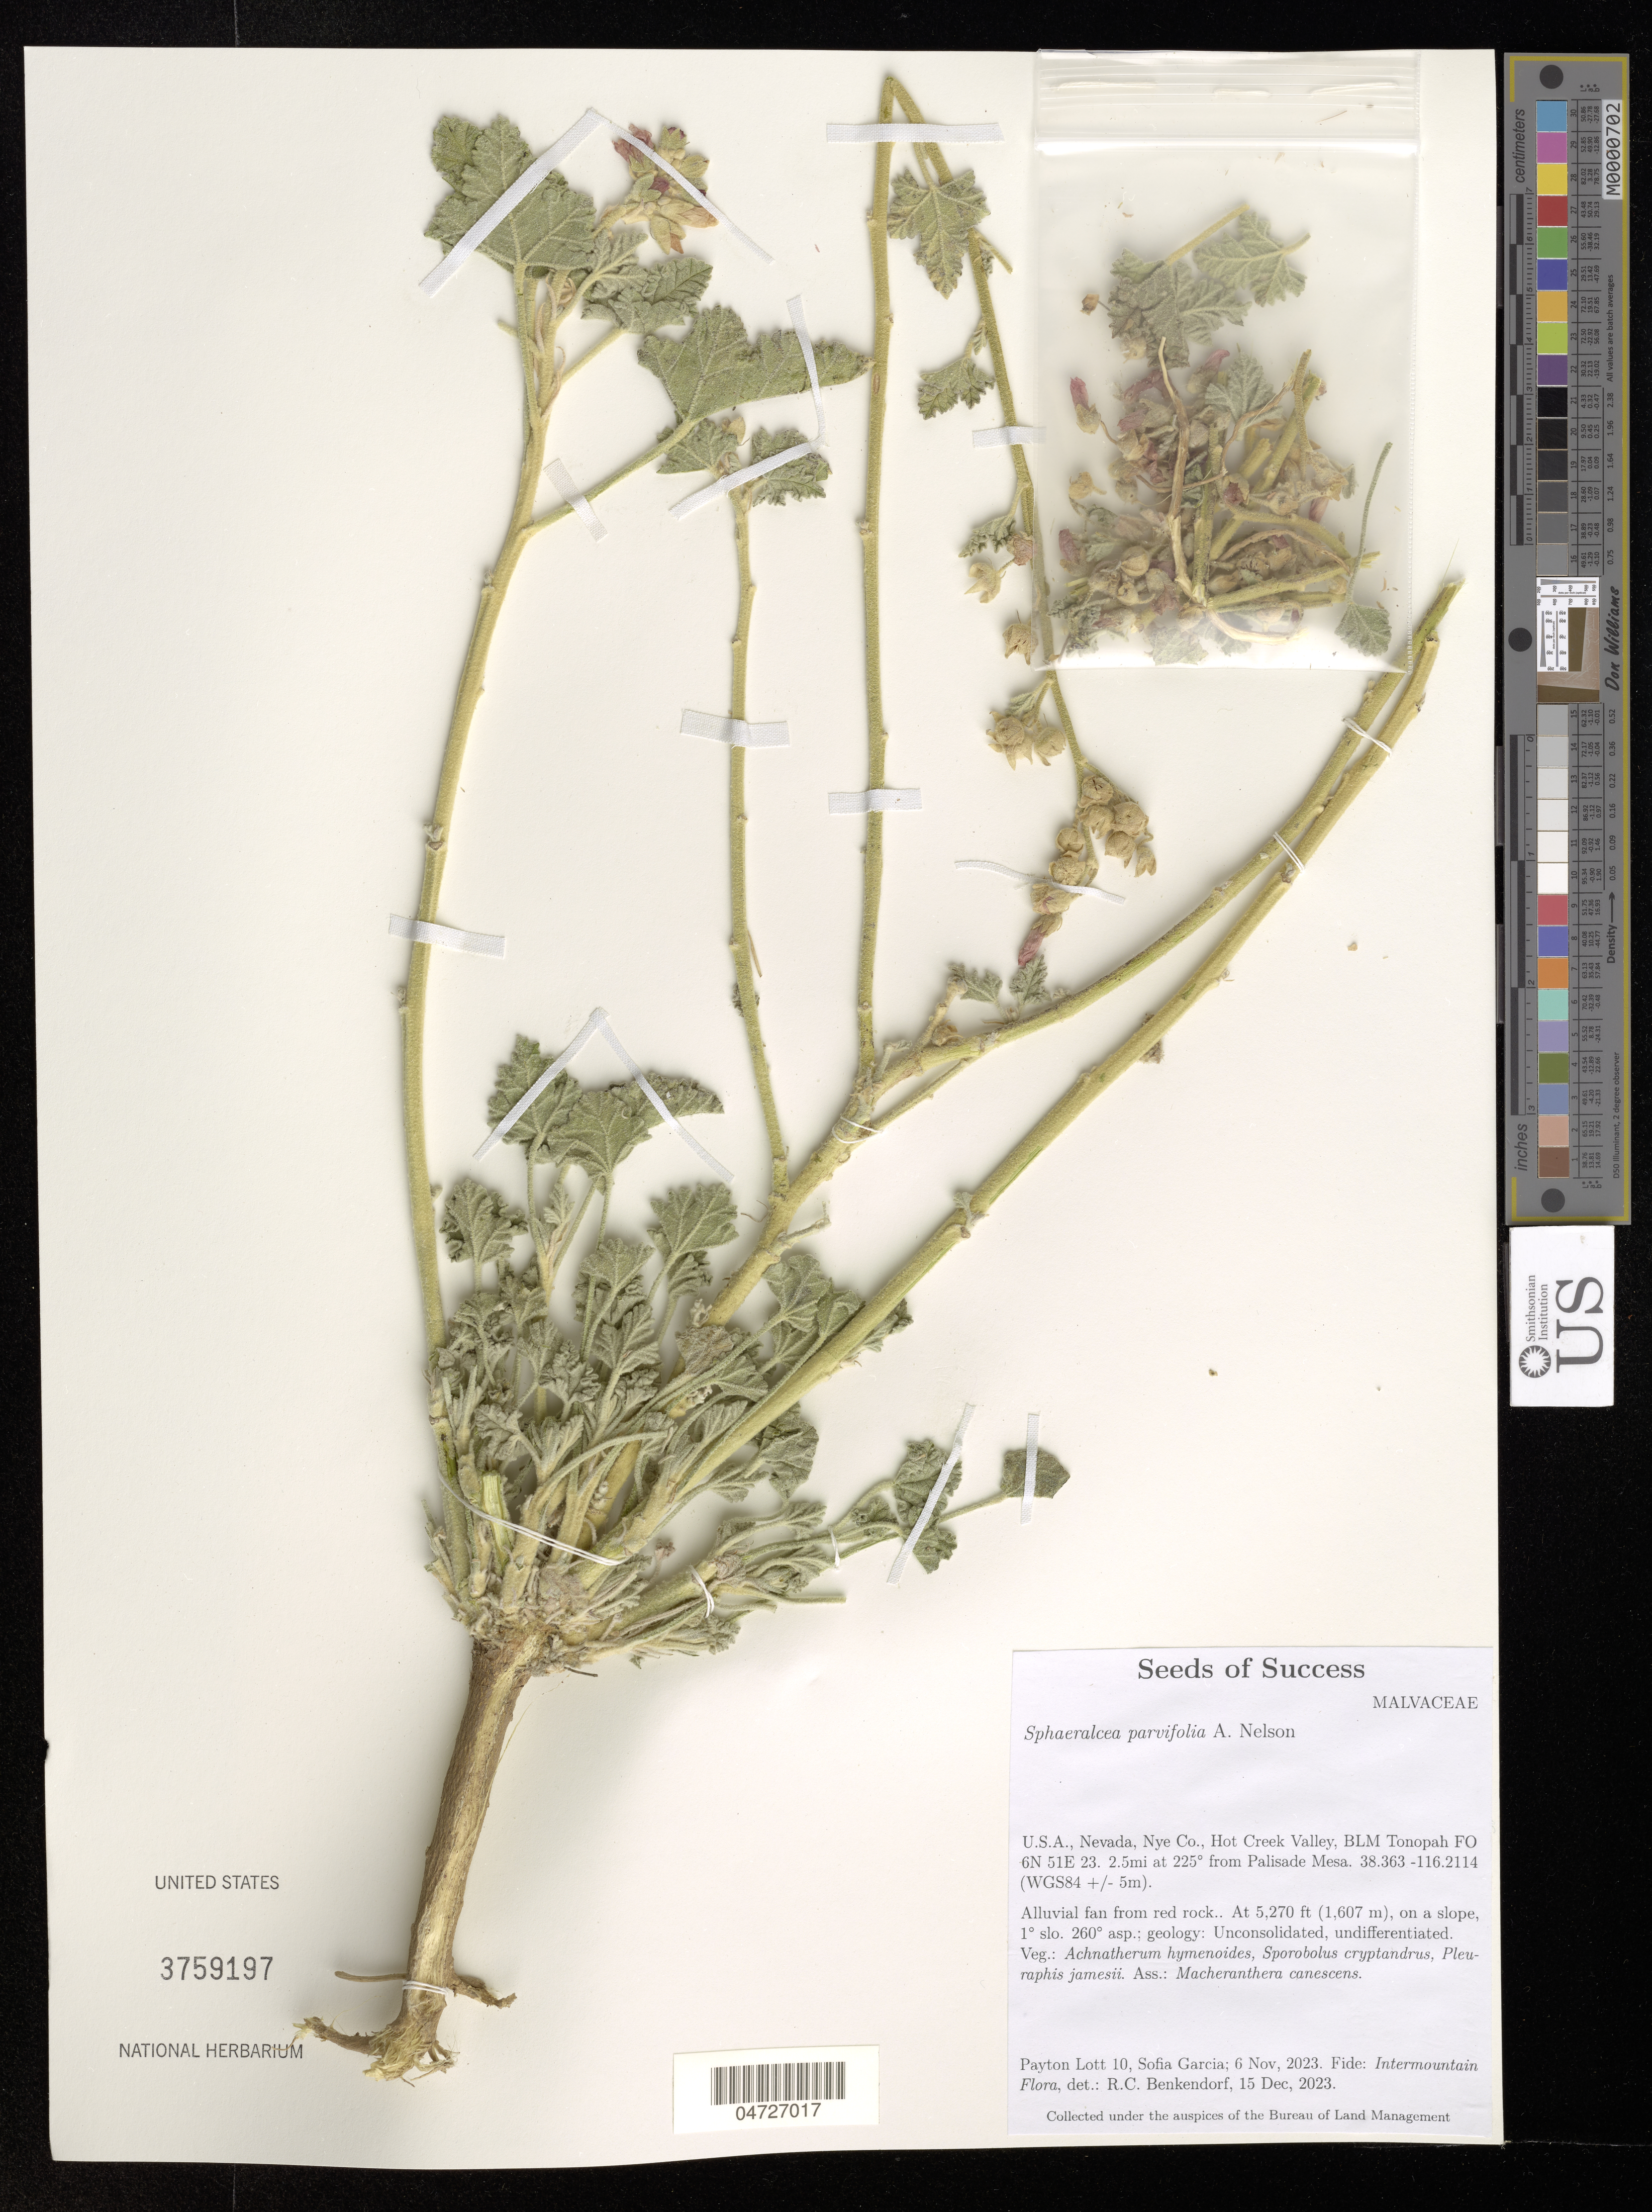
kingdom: Plantae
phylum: Tracheophyta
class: Magnoliopsida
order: Malvales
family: Malvaceae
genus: Sphaeralcea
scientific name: Sphaeralcea parvifolia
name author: A. Nelson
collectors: P. Lott & S. Garcia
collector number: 10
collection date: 2023-11-06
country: United States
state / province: Nevada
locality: Nye Co., Hot Creek Valley, BLM Tonopah FO. 23. 2.5mi at 225° from Palisade Mesa. 38.363 -116.2144.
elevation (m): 1606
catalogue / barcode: US 3759197